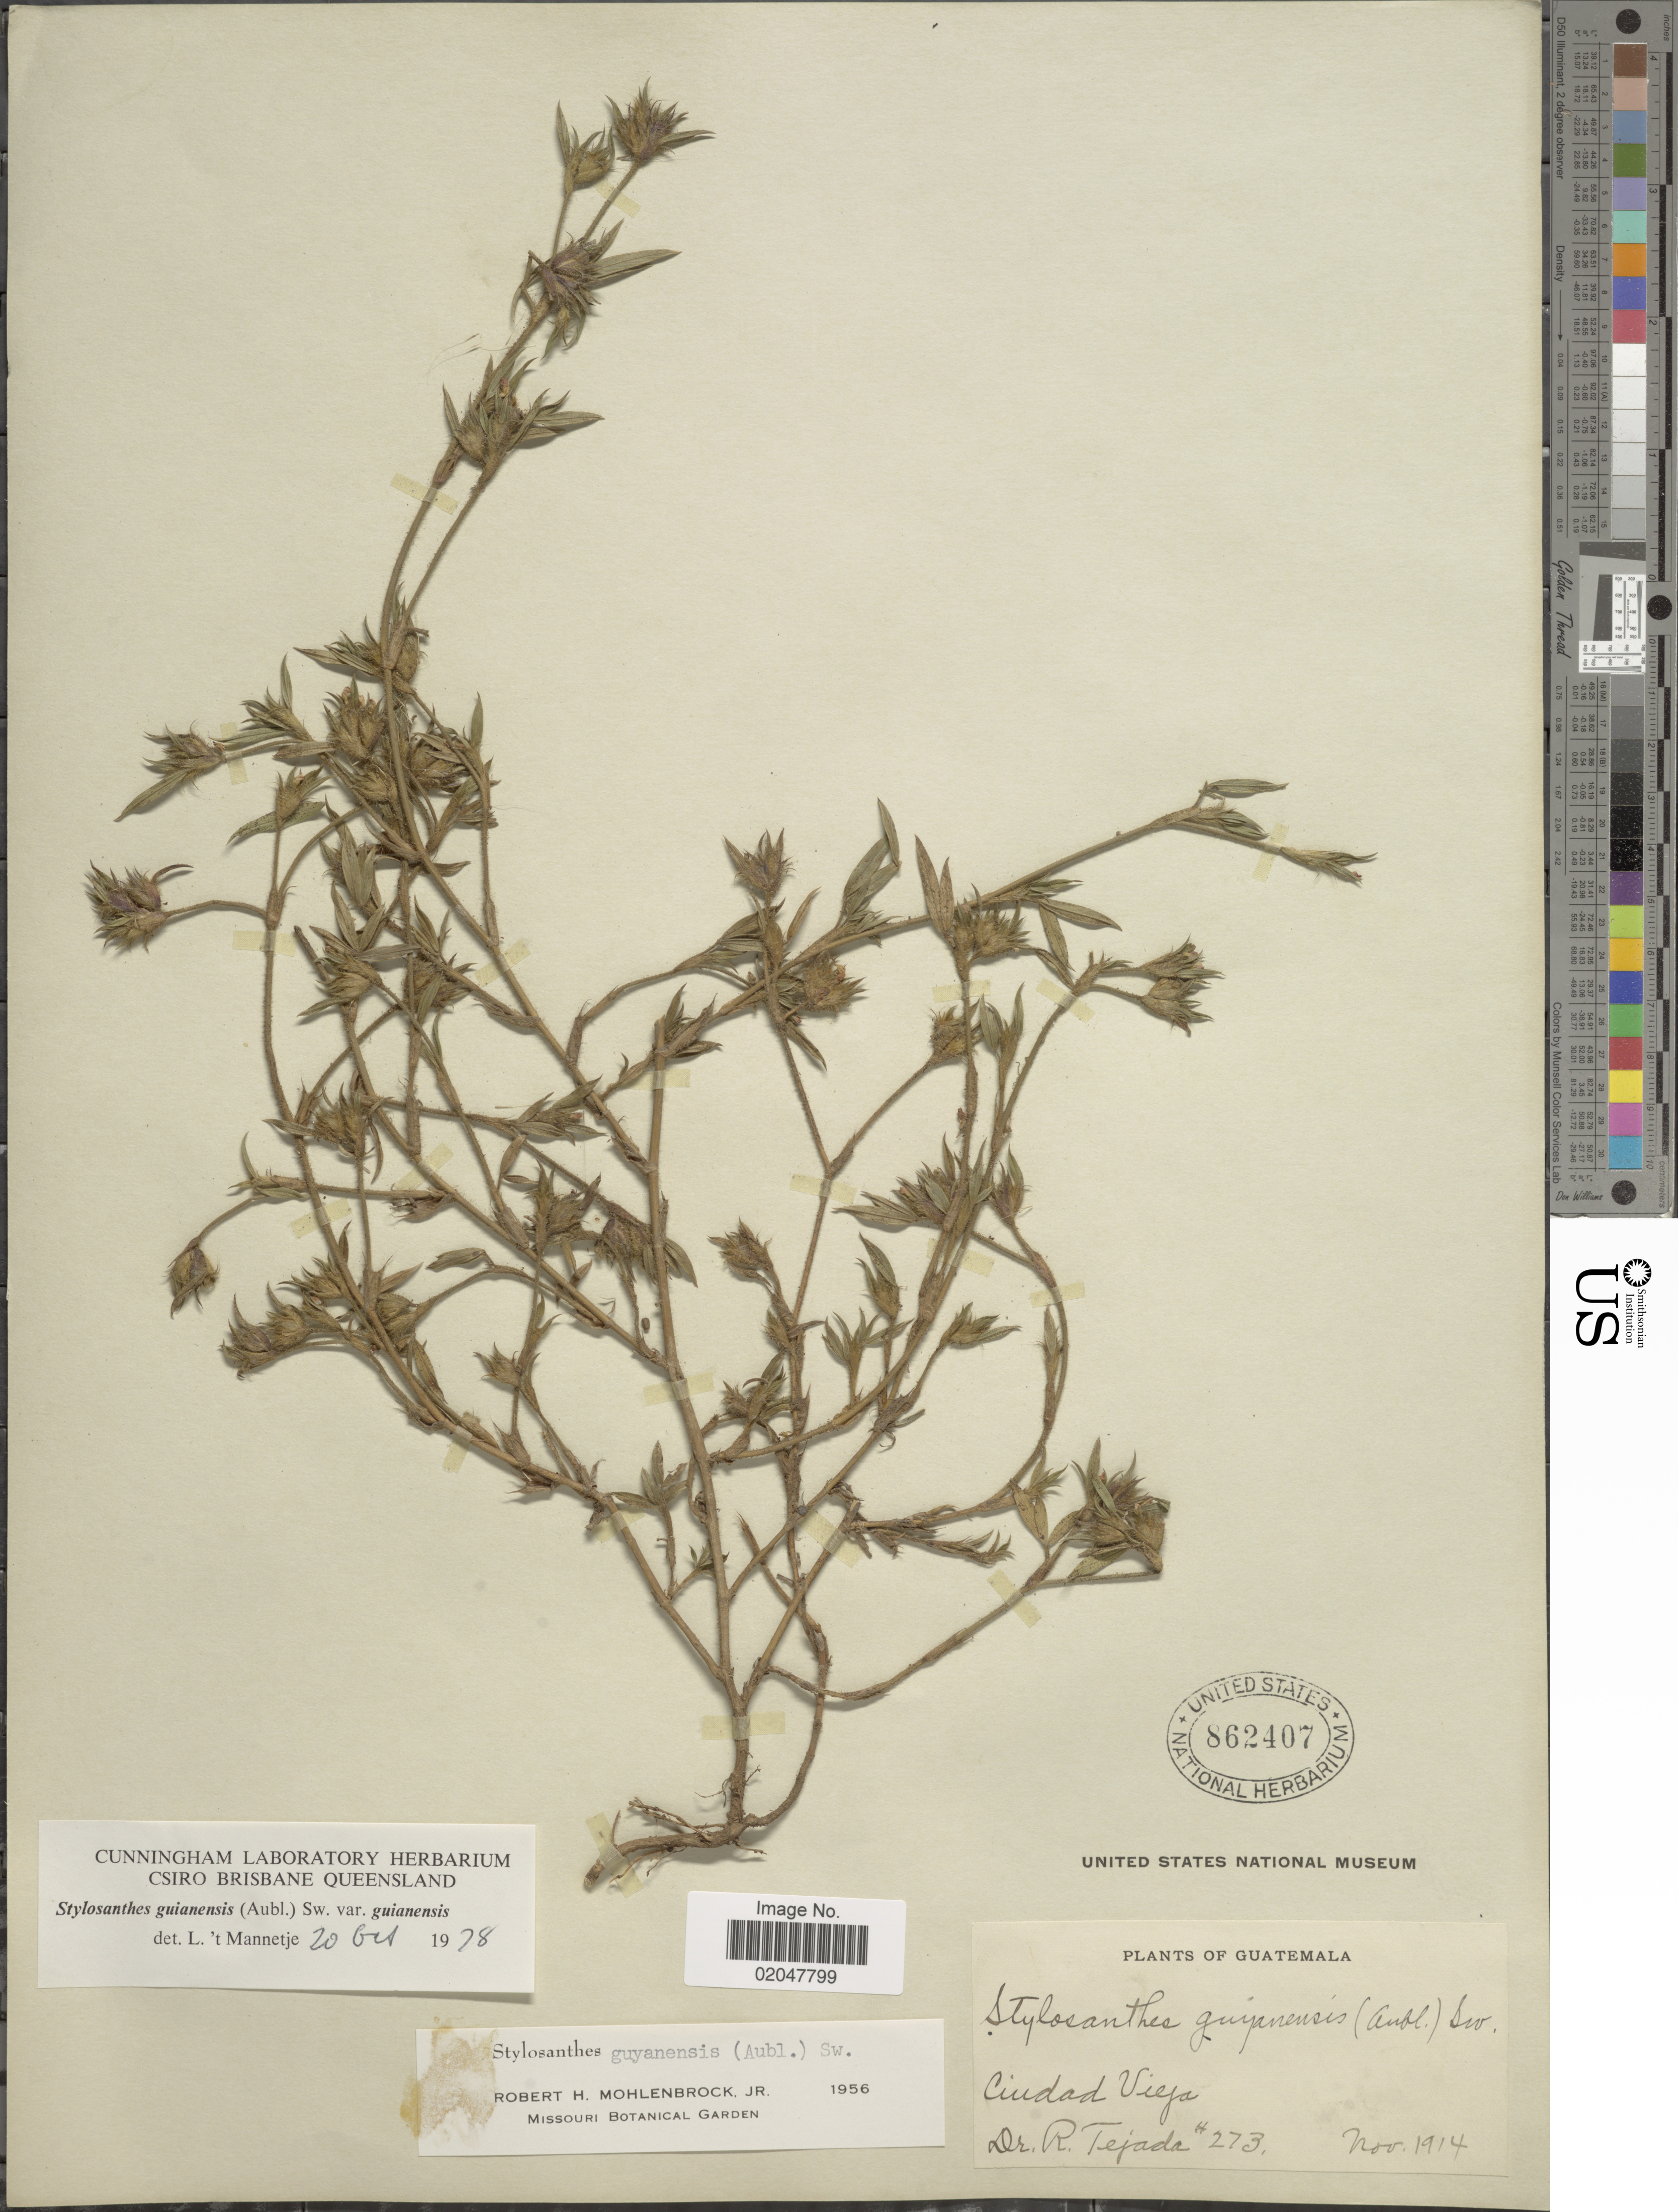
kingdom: Plantae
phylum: Tracheophyta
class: Magnoliopsida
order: Fabales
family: Fabaceae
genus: Stylosanthes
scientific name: Stylosanthes guianensis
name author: (Aubl.) Sw.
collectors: R. Tejada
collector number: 273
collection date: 1914-11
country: Guatemala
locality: Ciudad Vieja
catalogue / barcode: US 862407